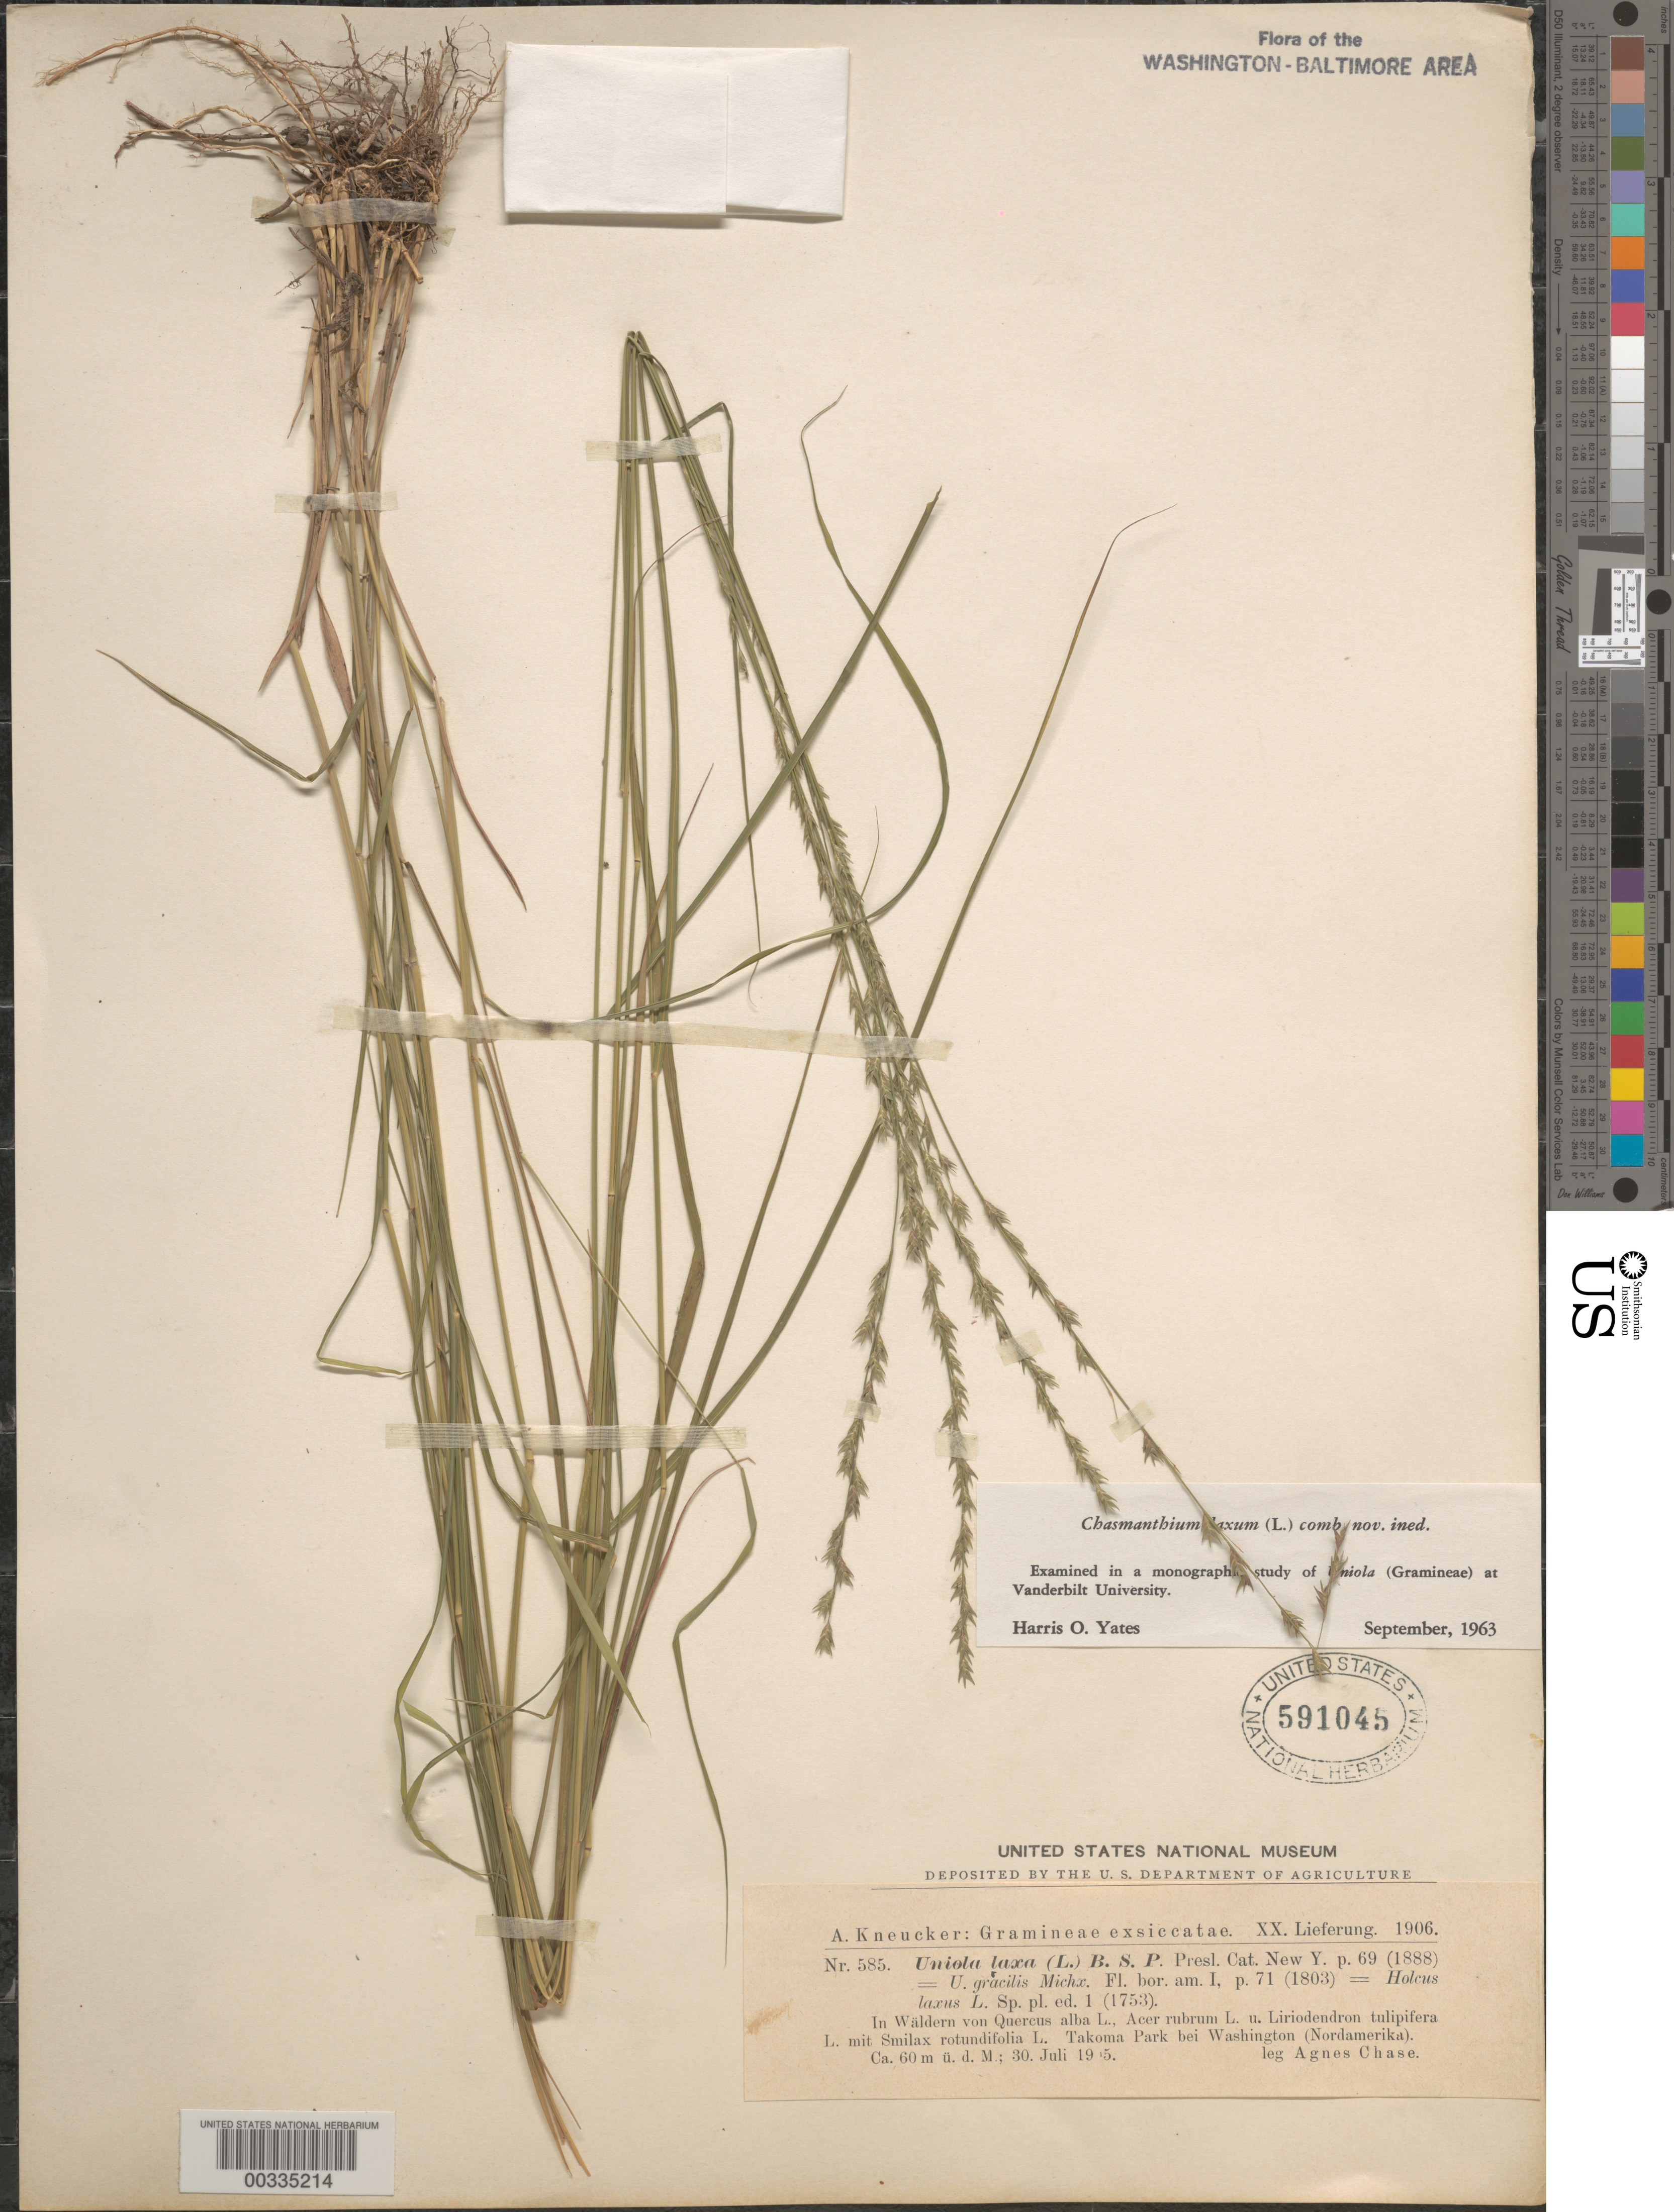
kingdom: Plantae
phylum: Tracheophyta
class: Liliopsida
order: Poales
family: Poaceae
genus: Chasmanthium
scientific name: Chasmanthium laxum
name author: (L.) H.O. Yates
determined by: Yates, H. O.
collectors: A. Chase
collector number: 585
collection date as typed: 30 Jul 1905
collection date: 1905-07-30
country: United States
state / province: District of Columbia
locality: Takoma Park near Washington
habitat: In woods with Quercus alba, Acer rubrum, Liriodendron tulipifera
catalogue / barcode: US 591045